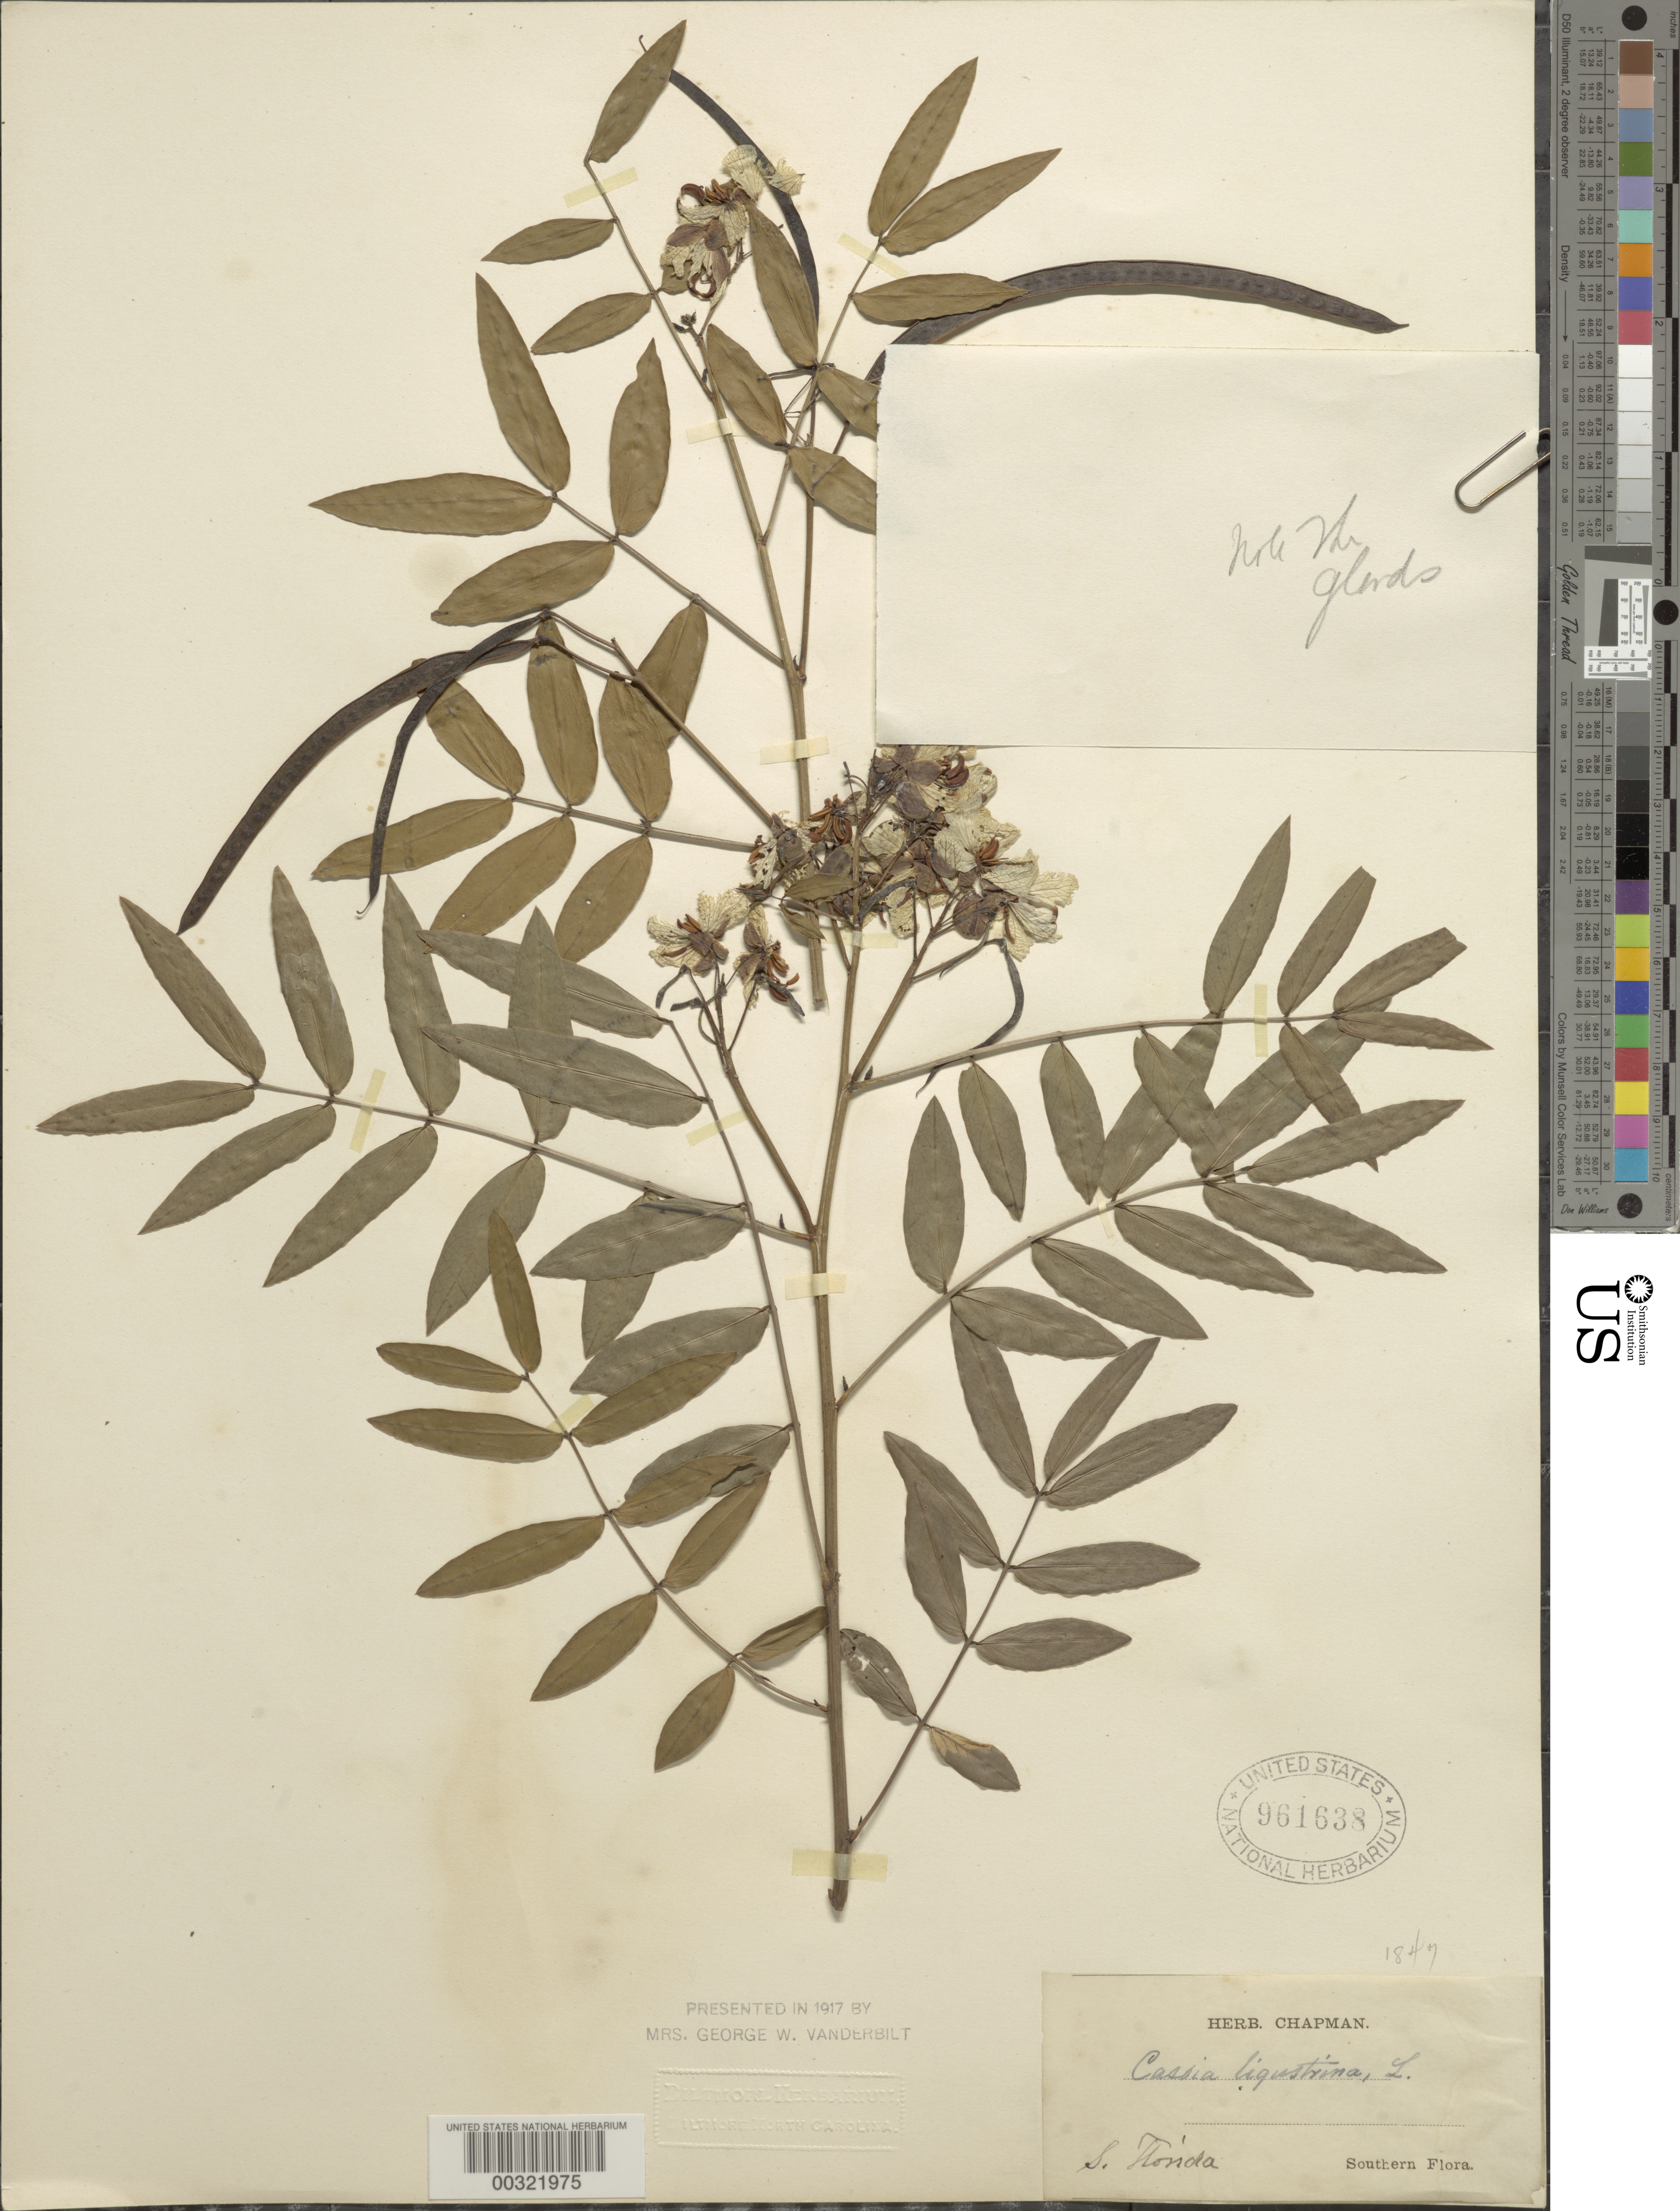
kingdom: Plantae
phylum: Tracheophyta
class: Magnoliopsida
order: Fabales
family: Fabaceae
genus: Senna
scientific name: Senna ligustrina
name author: (L.) H.S. Irwin & Barneby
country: United States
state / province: Florida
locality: S florida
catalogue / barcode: US 961638